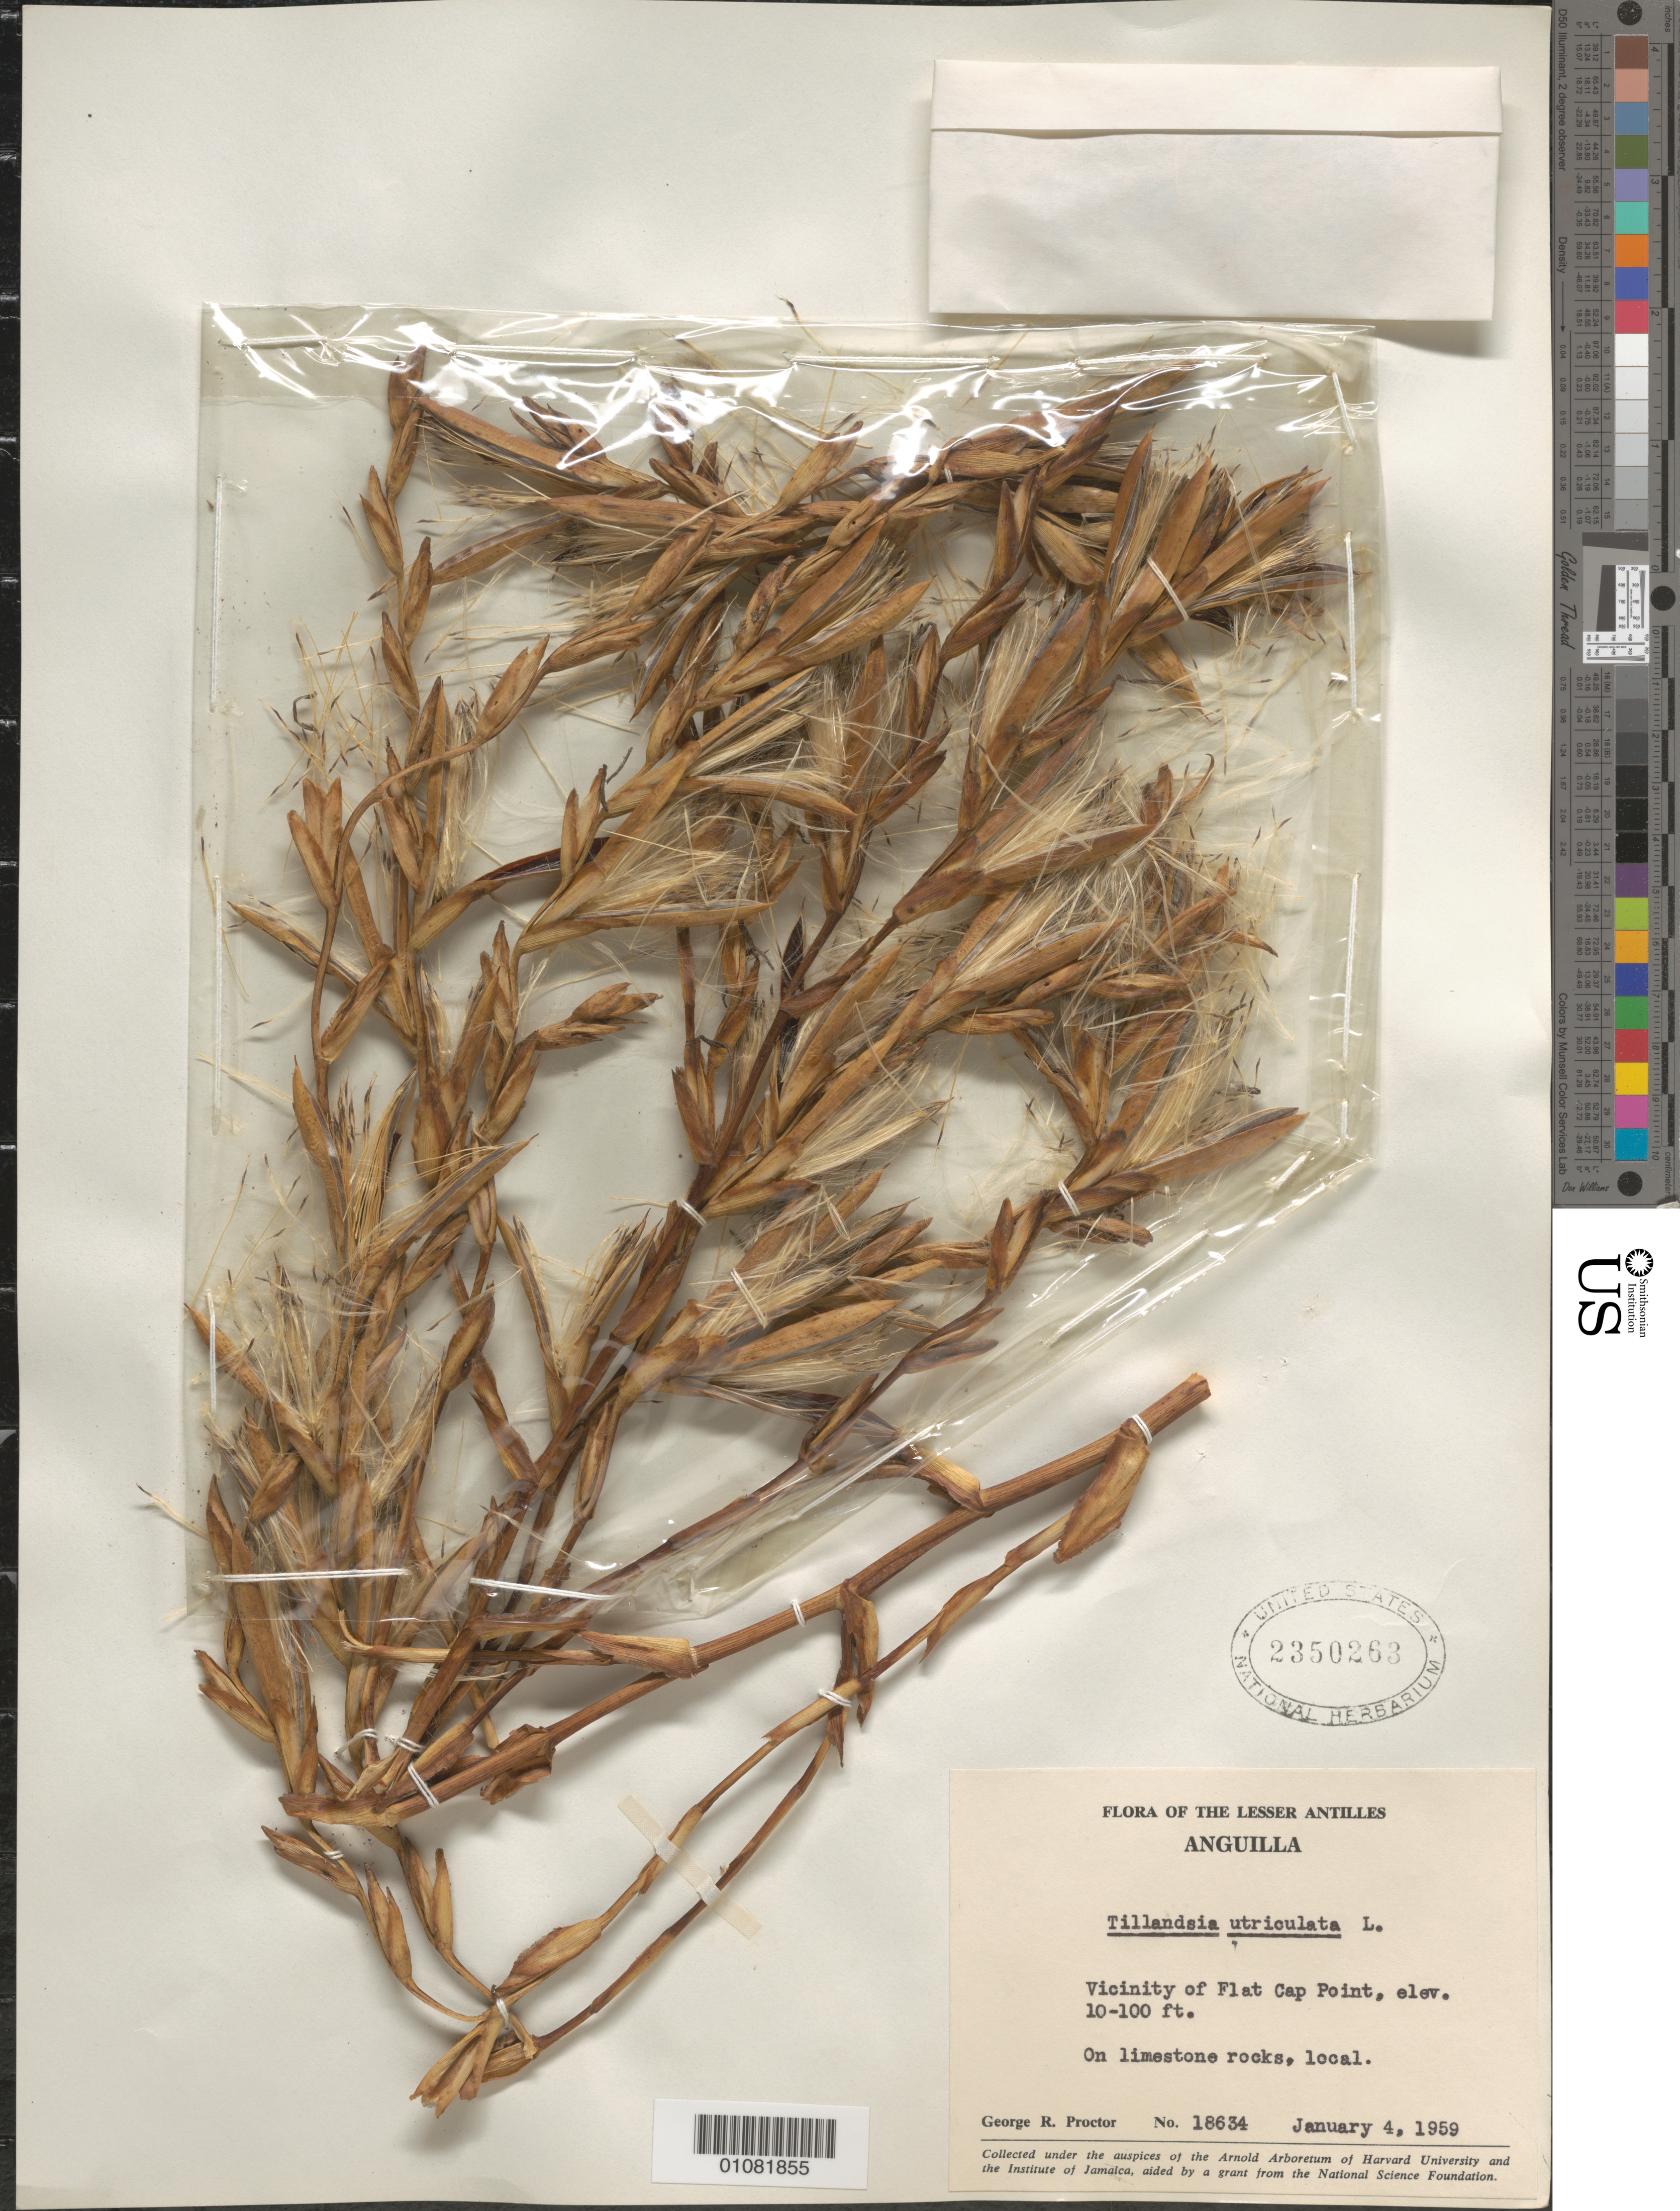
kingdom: Plantae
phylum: Tracheophyta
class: Liliopsida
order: Poales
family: Bromeliaceae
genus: Tillandsia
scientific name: Tillandsia utriculata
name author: L.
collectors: G. R. Proctor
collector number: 18634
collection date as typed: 04 Jan 1959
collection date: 1959-01-04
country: Anguilla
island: Anguilla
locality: Flat Cap Point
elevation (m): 3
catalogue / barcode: US 2350263